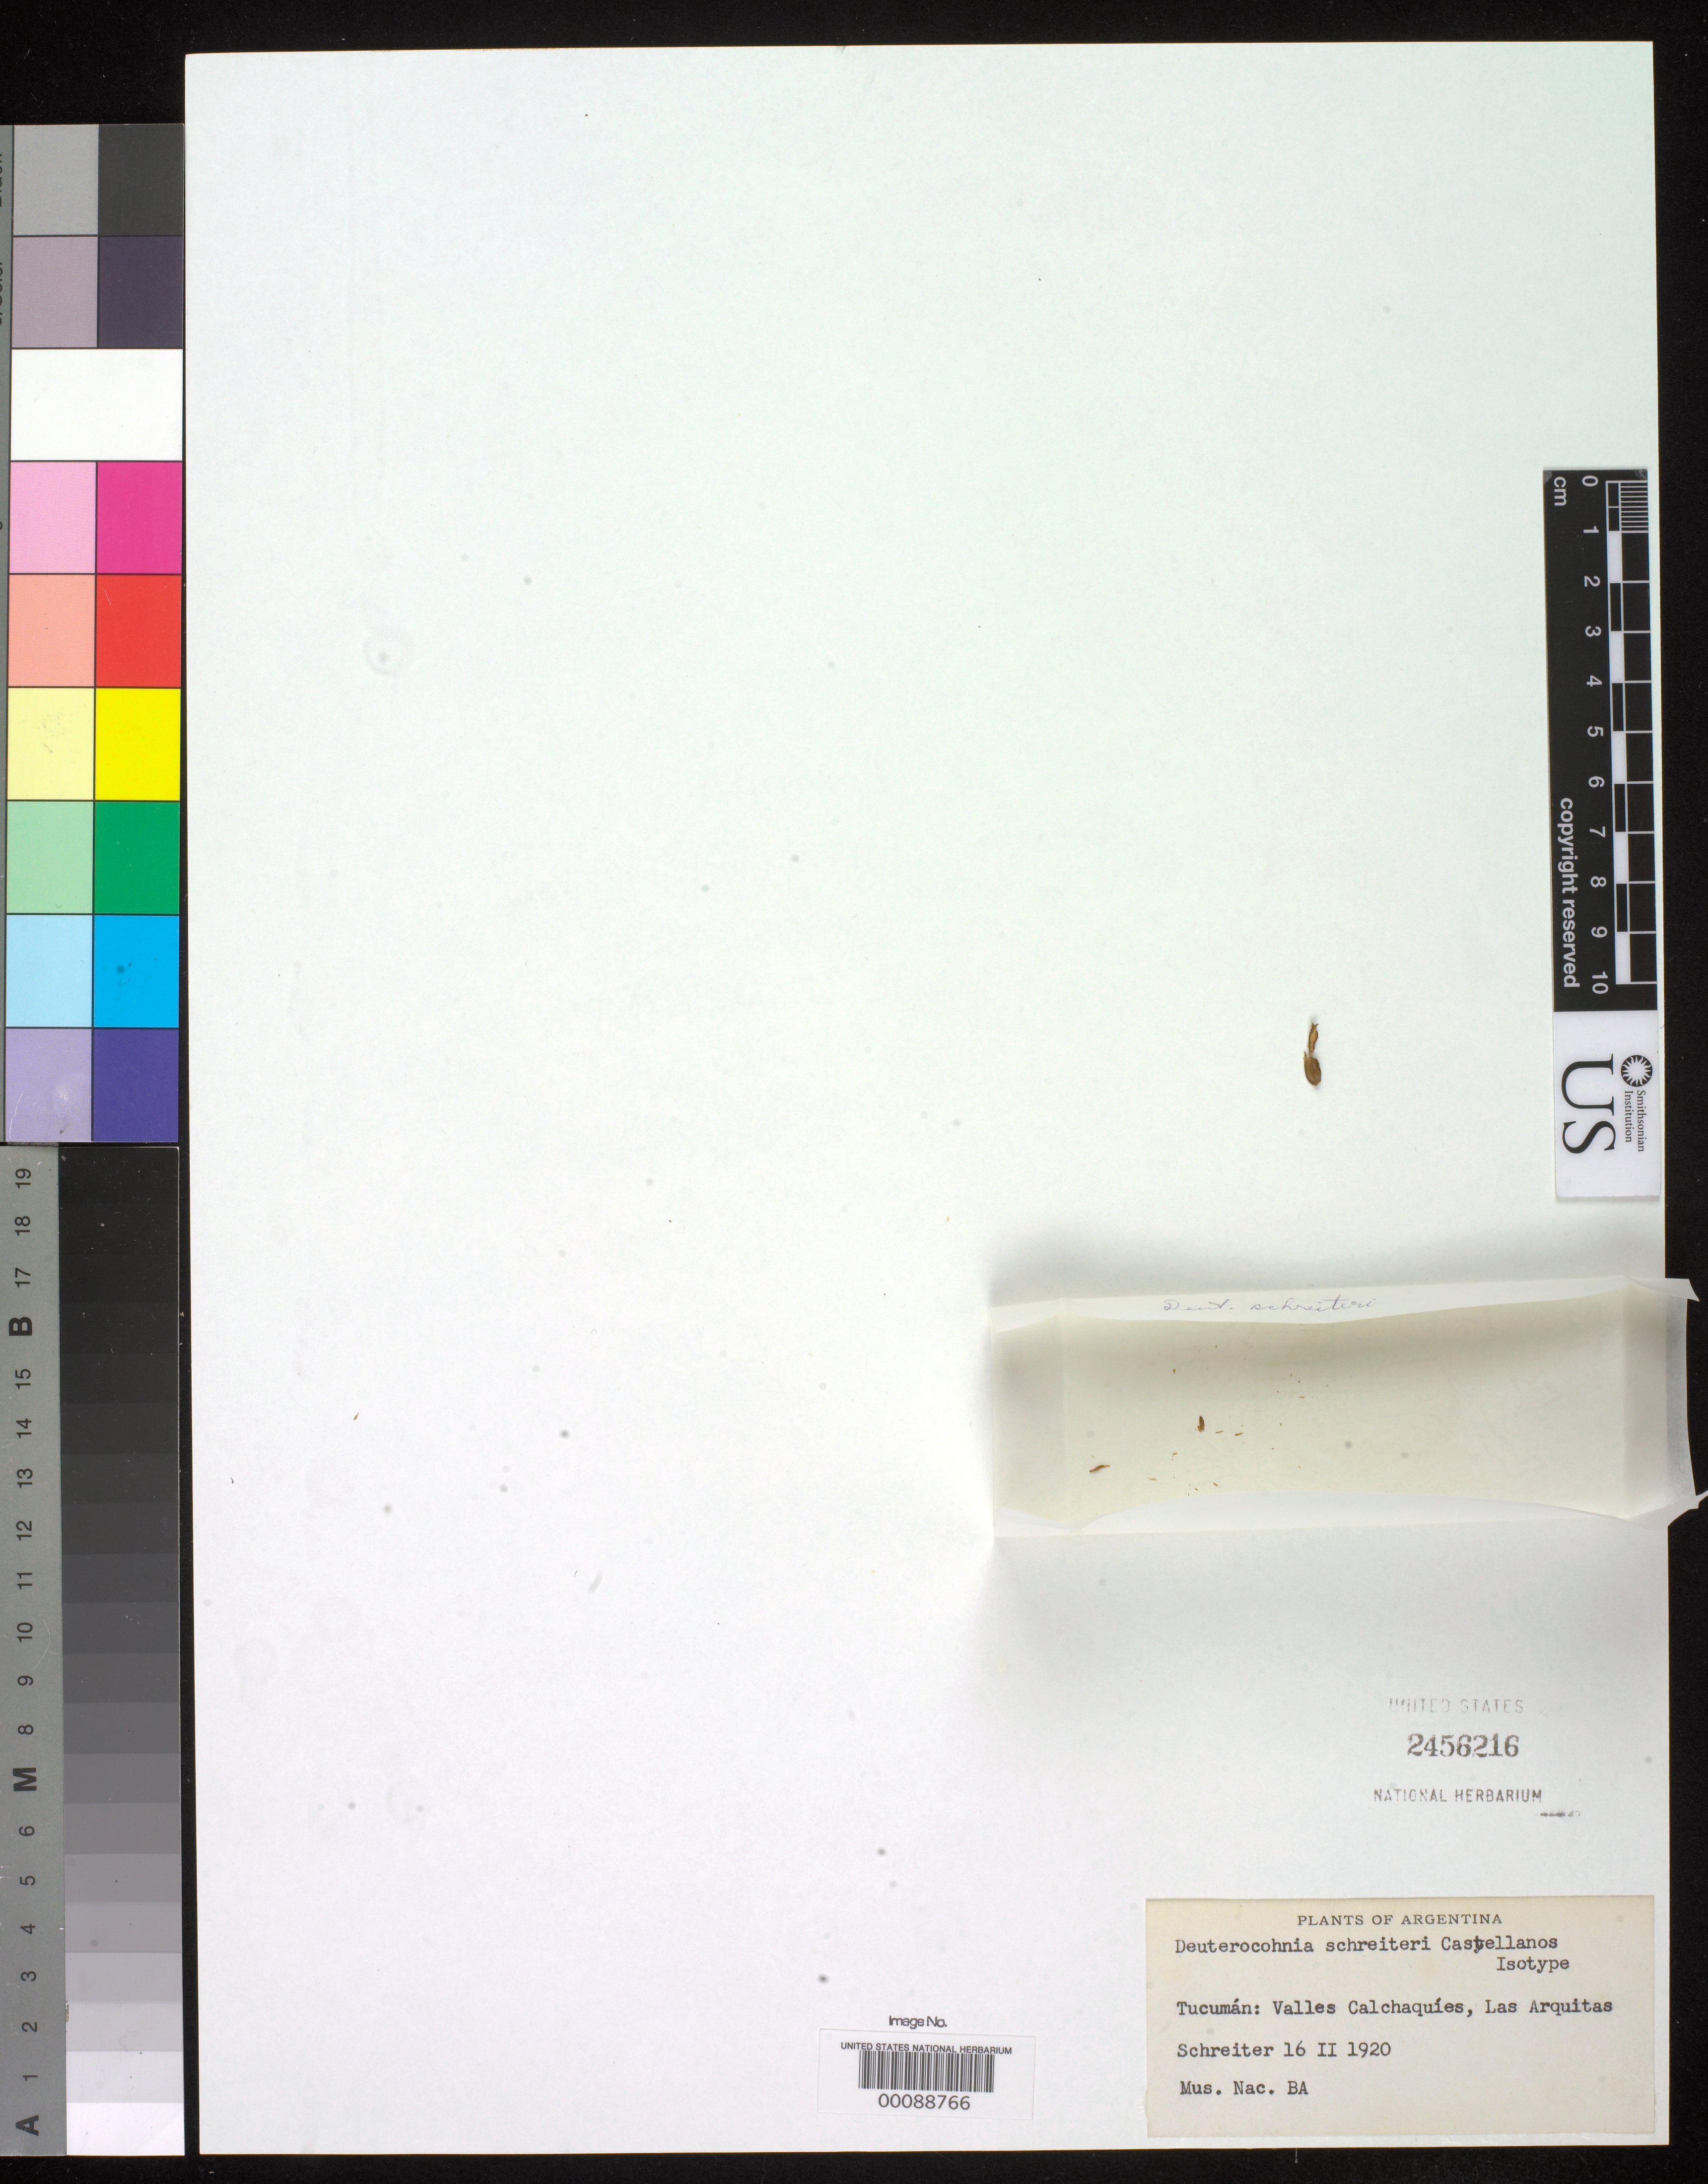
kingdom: Plantae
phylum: Tracheophyta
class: Liliopsida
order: Poales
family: Bromeliaceae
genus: Deuterocohnia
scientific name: Deuterocohnia schreiteri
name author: A. Cast.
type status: Isotype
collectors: R. Schreiter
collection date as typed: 16 Feb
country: Argentina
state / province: Tucumán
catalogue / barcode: US 2456216